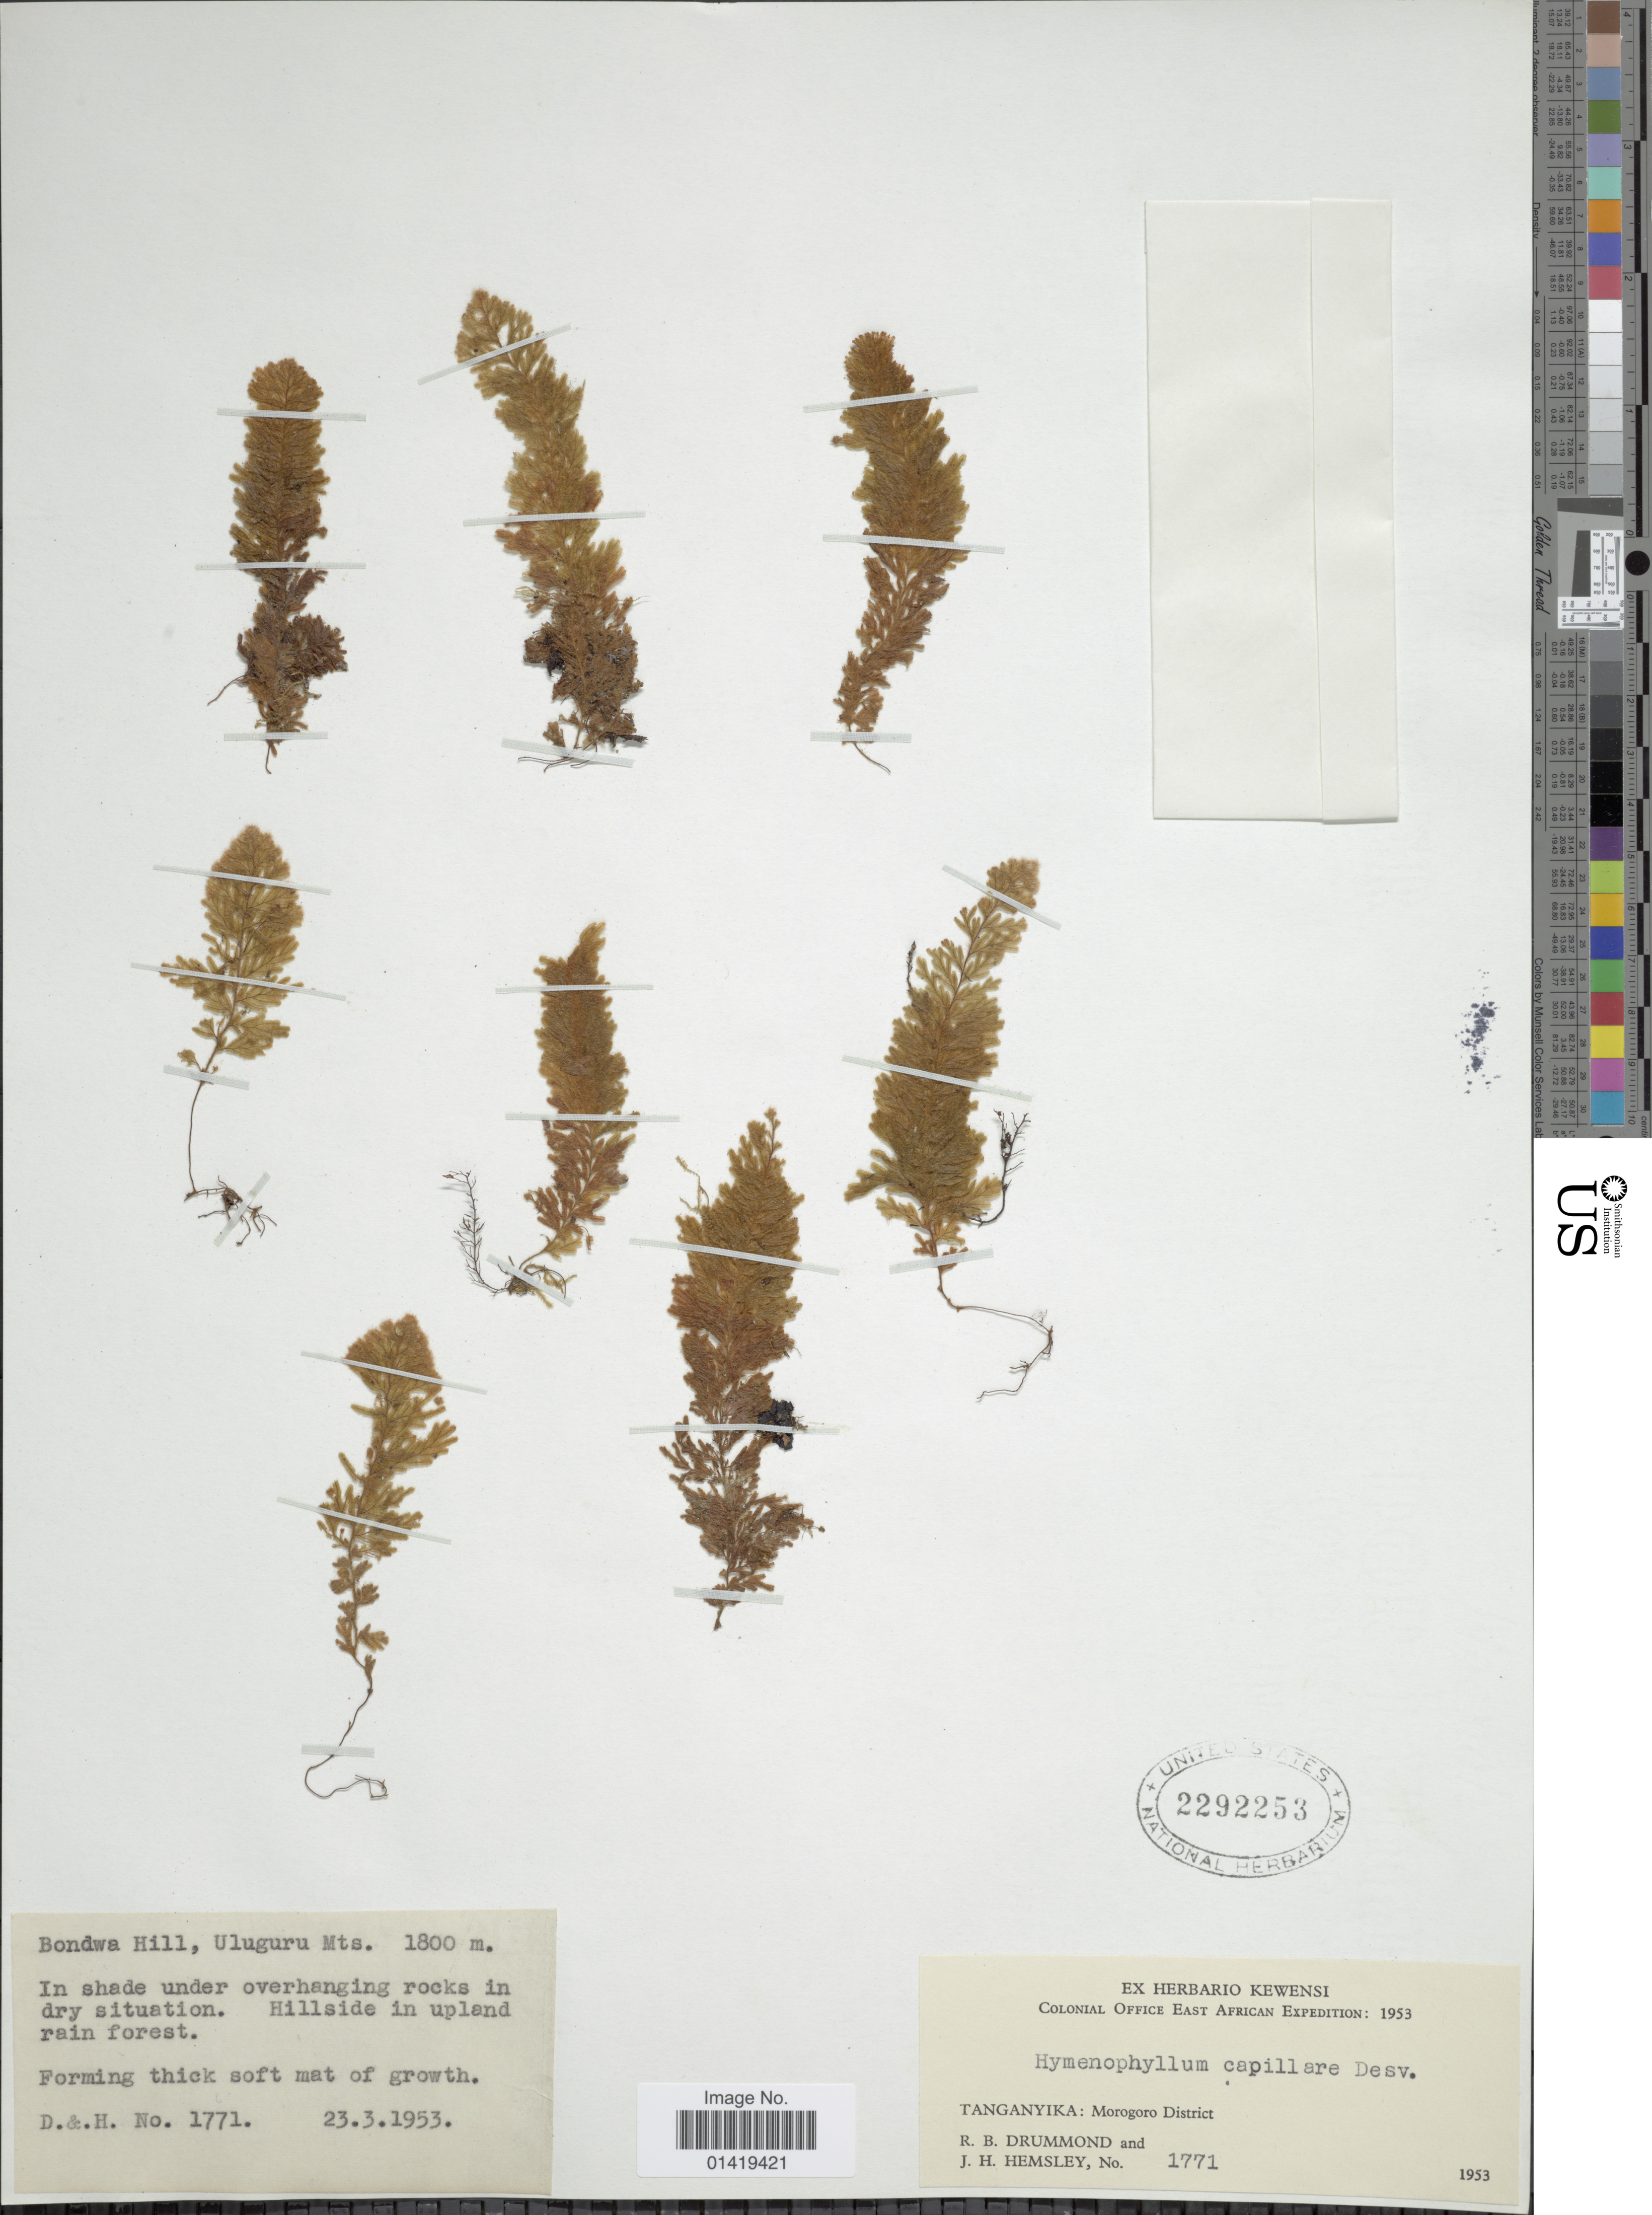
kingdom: Plantae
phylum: Tracheophyta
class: Polypodiopsida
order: Hymenophyllales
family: Hymenophyllaceae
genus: Hymenophyllum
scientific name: Hymenophyllum pendulum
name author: Sodiro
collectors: R. Drummond & J. H. Hemsley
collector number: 1771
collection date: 1953-03-23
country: Tanzania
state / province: Morogoro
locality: Tanganyika Morogoro district Bondwa Hill, Uluguru Mts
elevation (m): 1800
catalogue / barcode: US 2292253